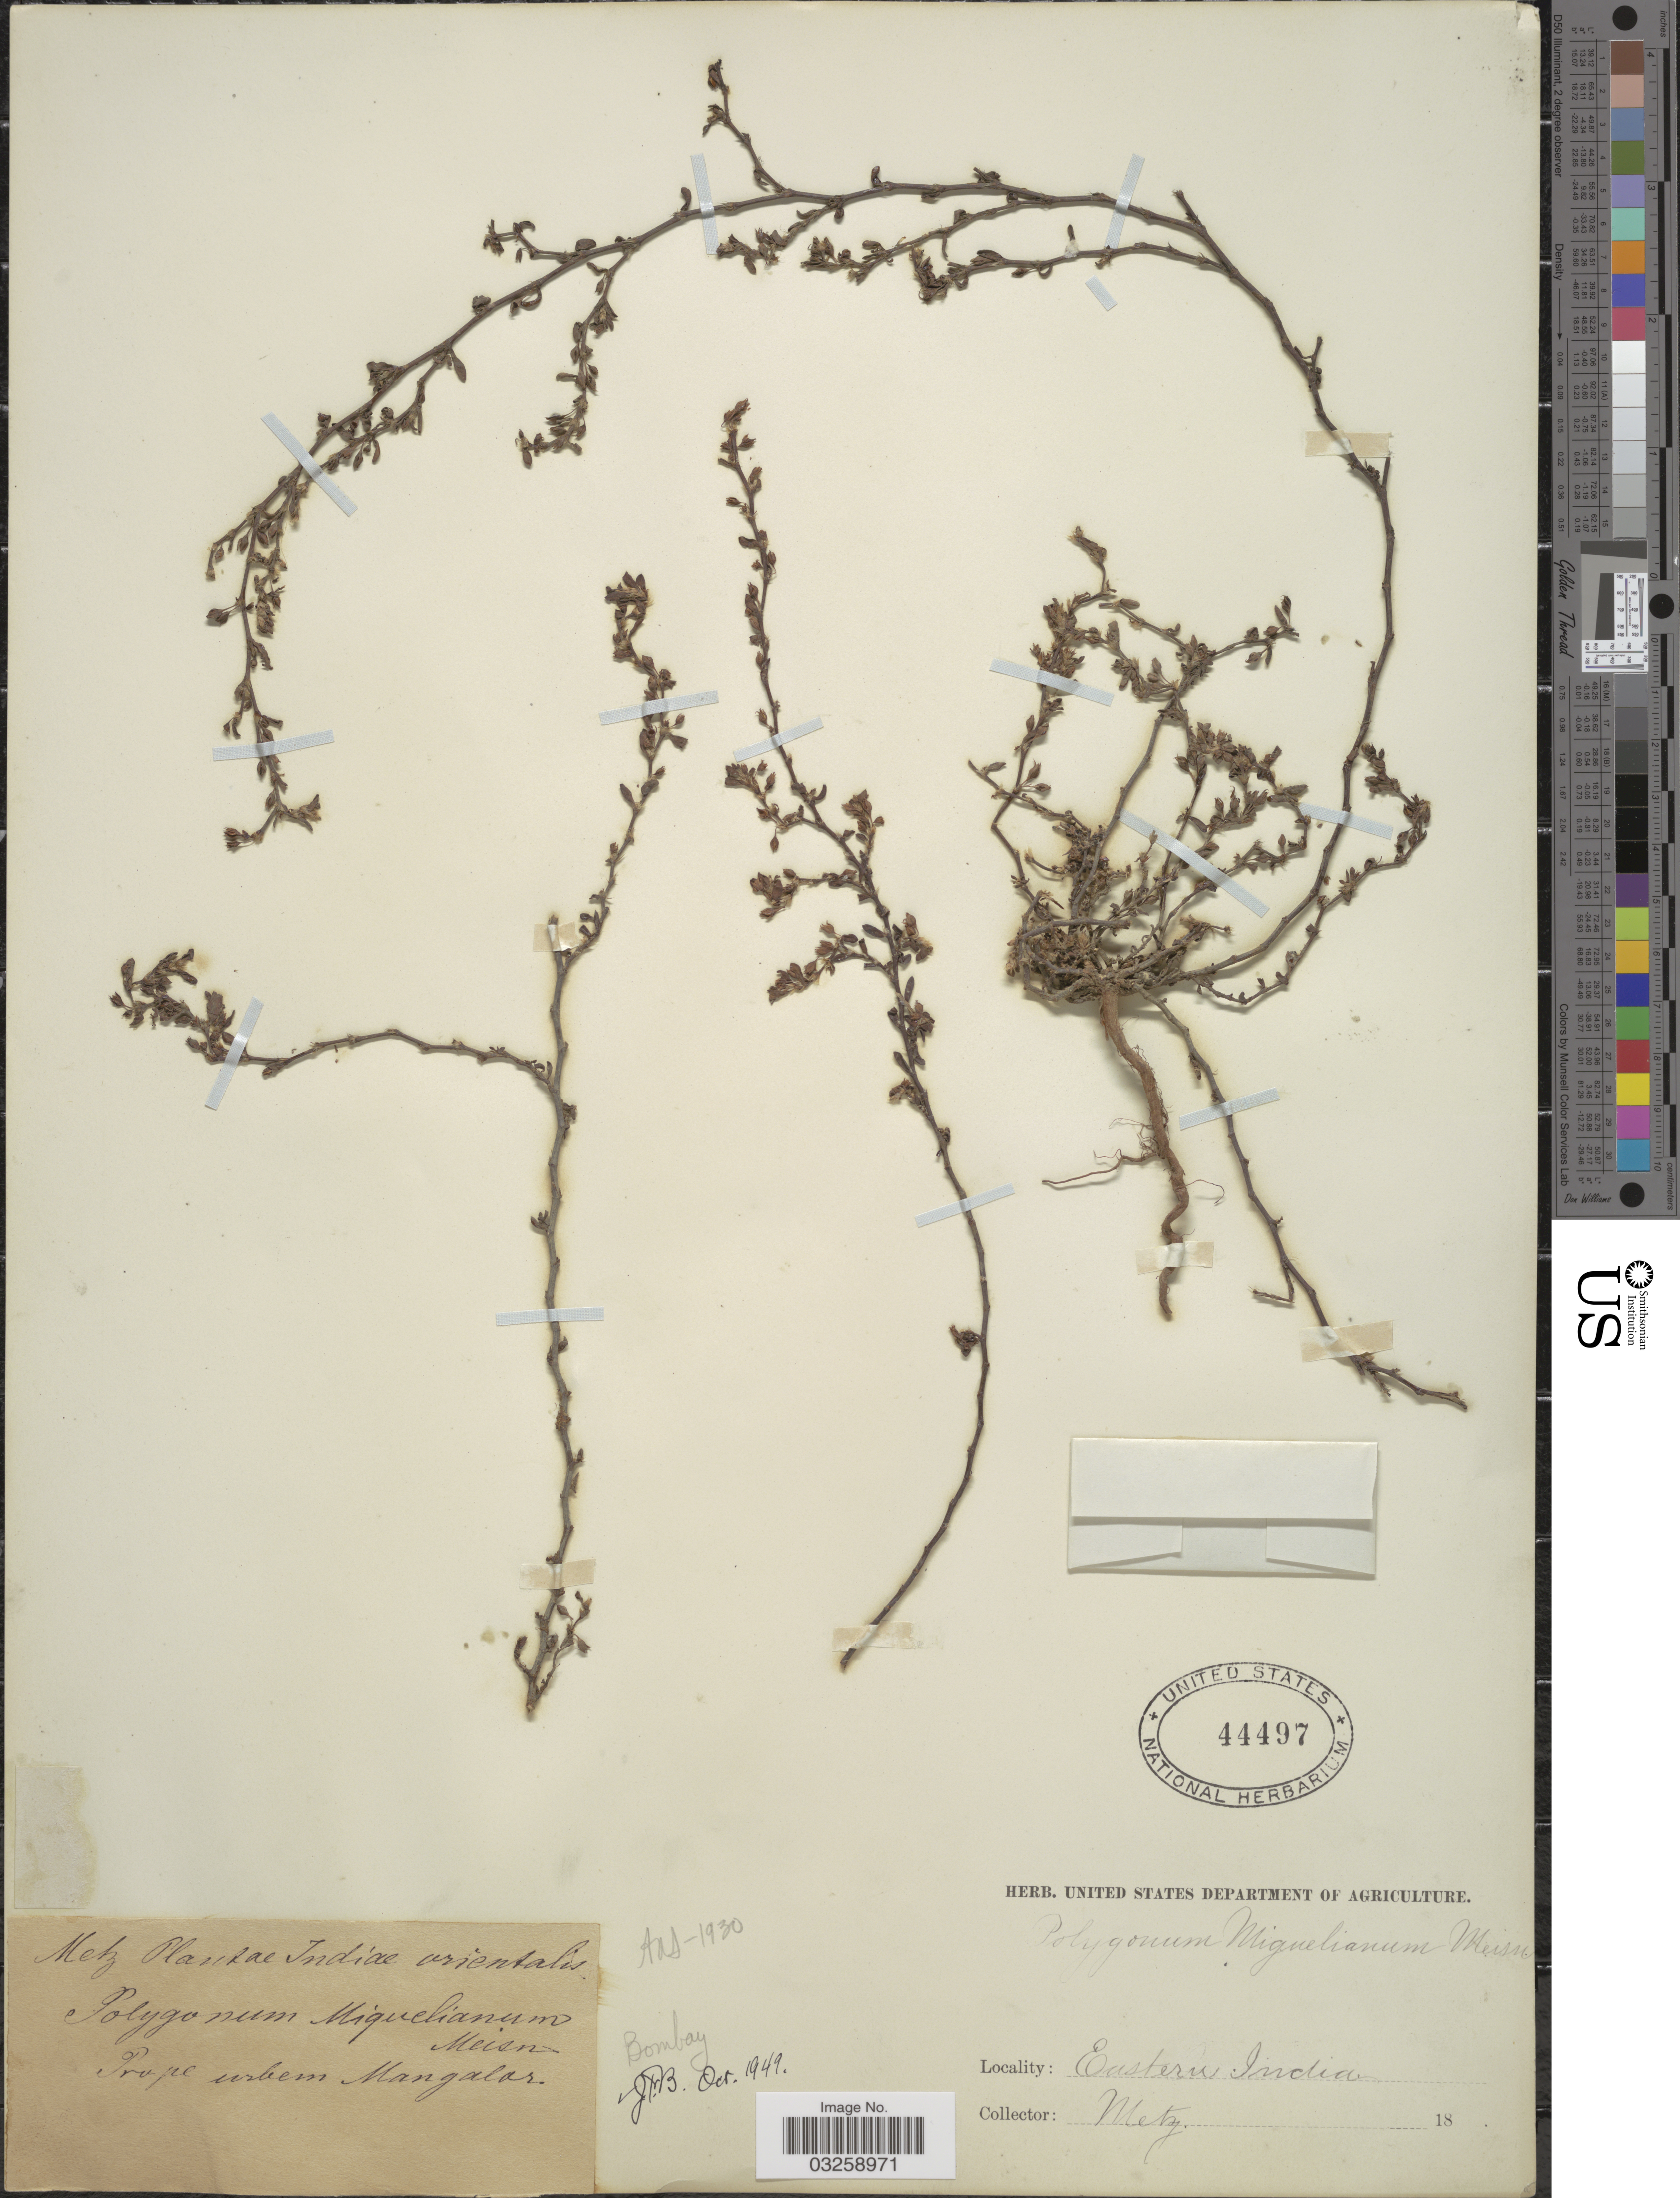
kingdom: Plantae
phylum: Tracheophyta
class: Magnoliopsida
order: Caryophyllales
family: Polygonaceae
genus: Polygonum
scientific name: Polygonum miquelianum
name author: Meisn.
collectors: -. Metz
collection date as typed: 18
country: India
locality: Indiae orientalis. Prope urbem Mangalor. Bombay. Eastern India.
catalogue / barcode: US 44497